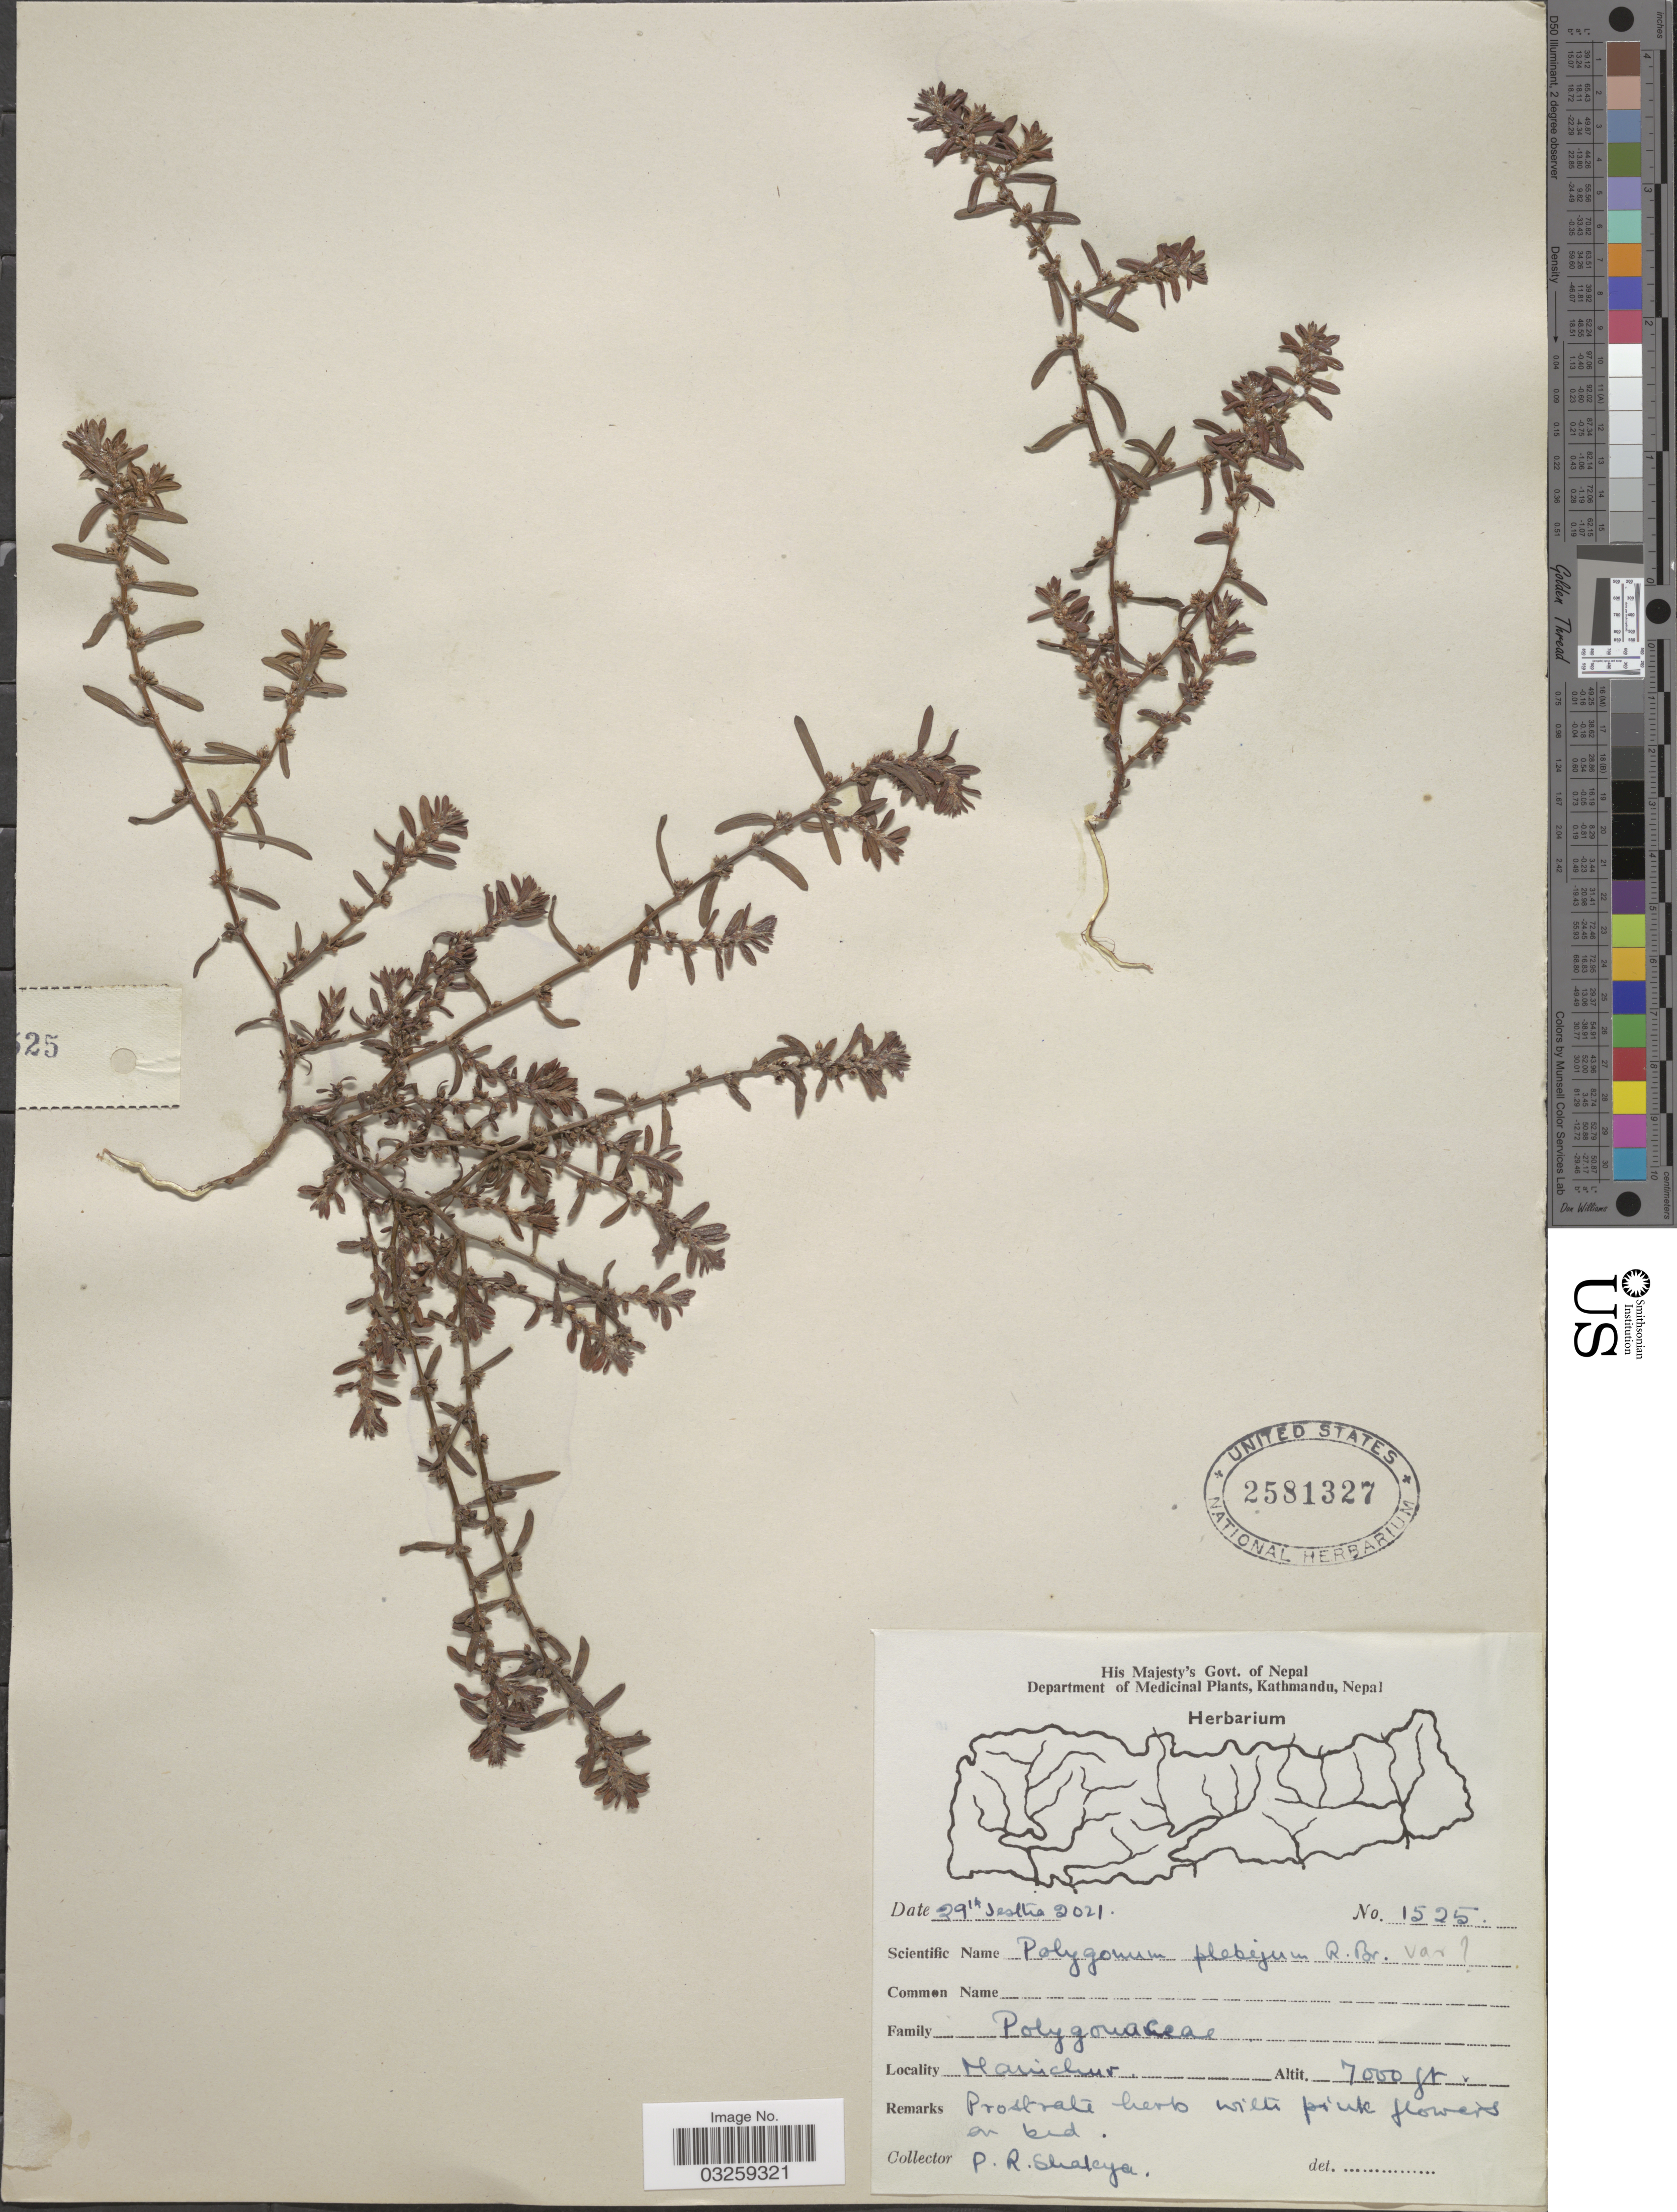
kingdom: Plantae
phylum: Tracheophyta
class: Magnoliopsida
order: Caryophyllales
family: Polygonaceae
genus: Polygonum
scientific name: Polygonum plebeium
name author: R. Br.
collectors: P. Shakya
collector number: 1525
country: Nepal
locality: Manichur.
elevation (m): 2134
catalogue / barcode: US 2581327